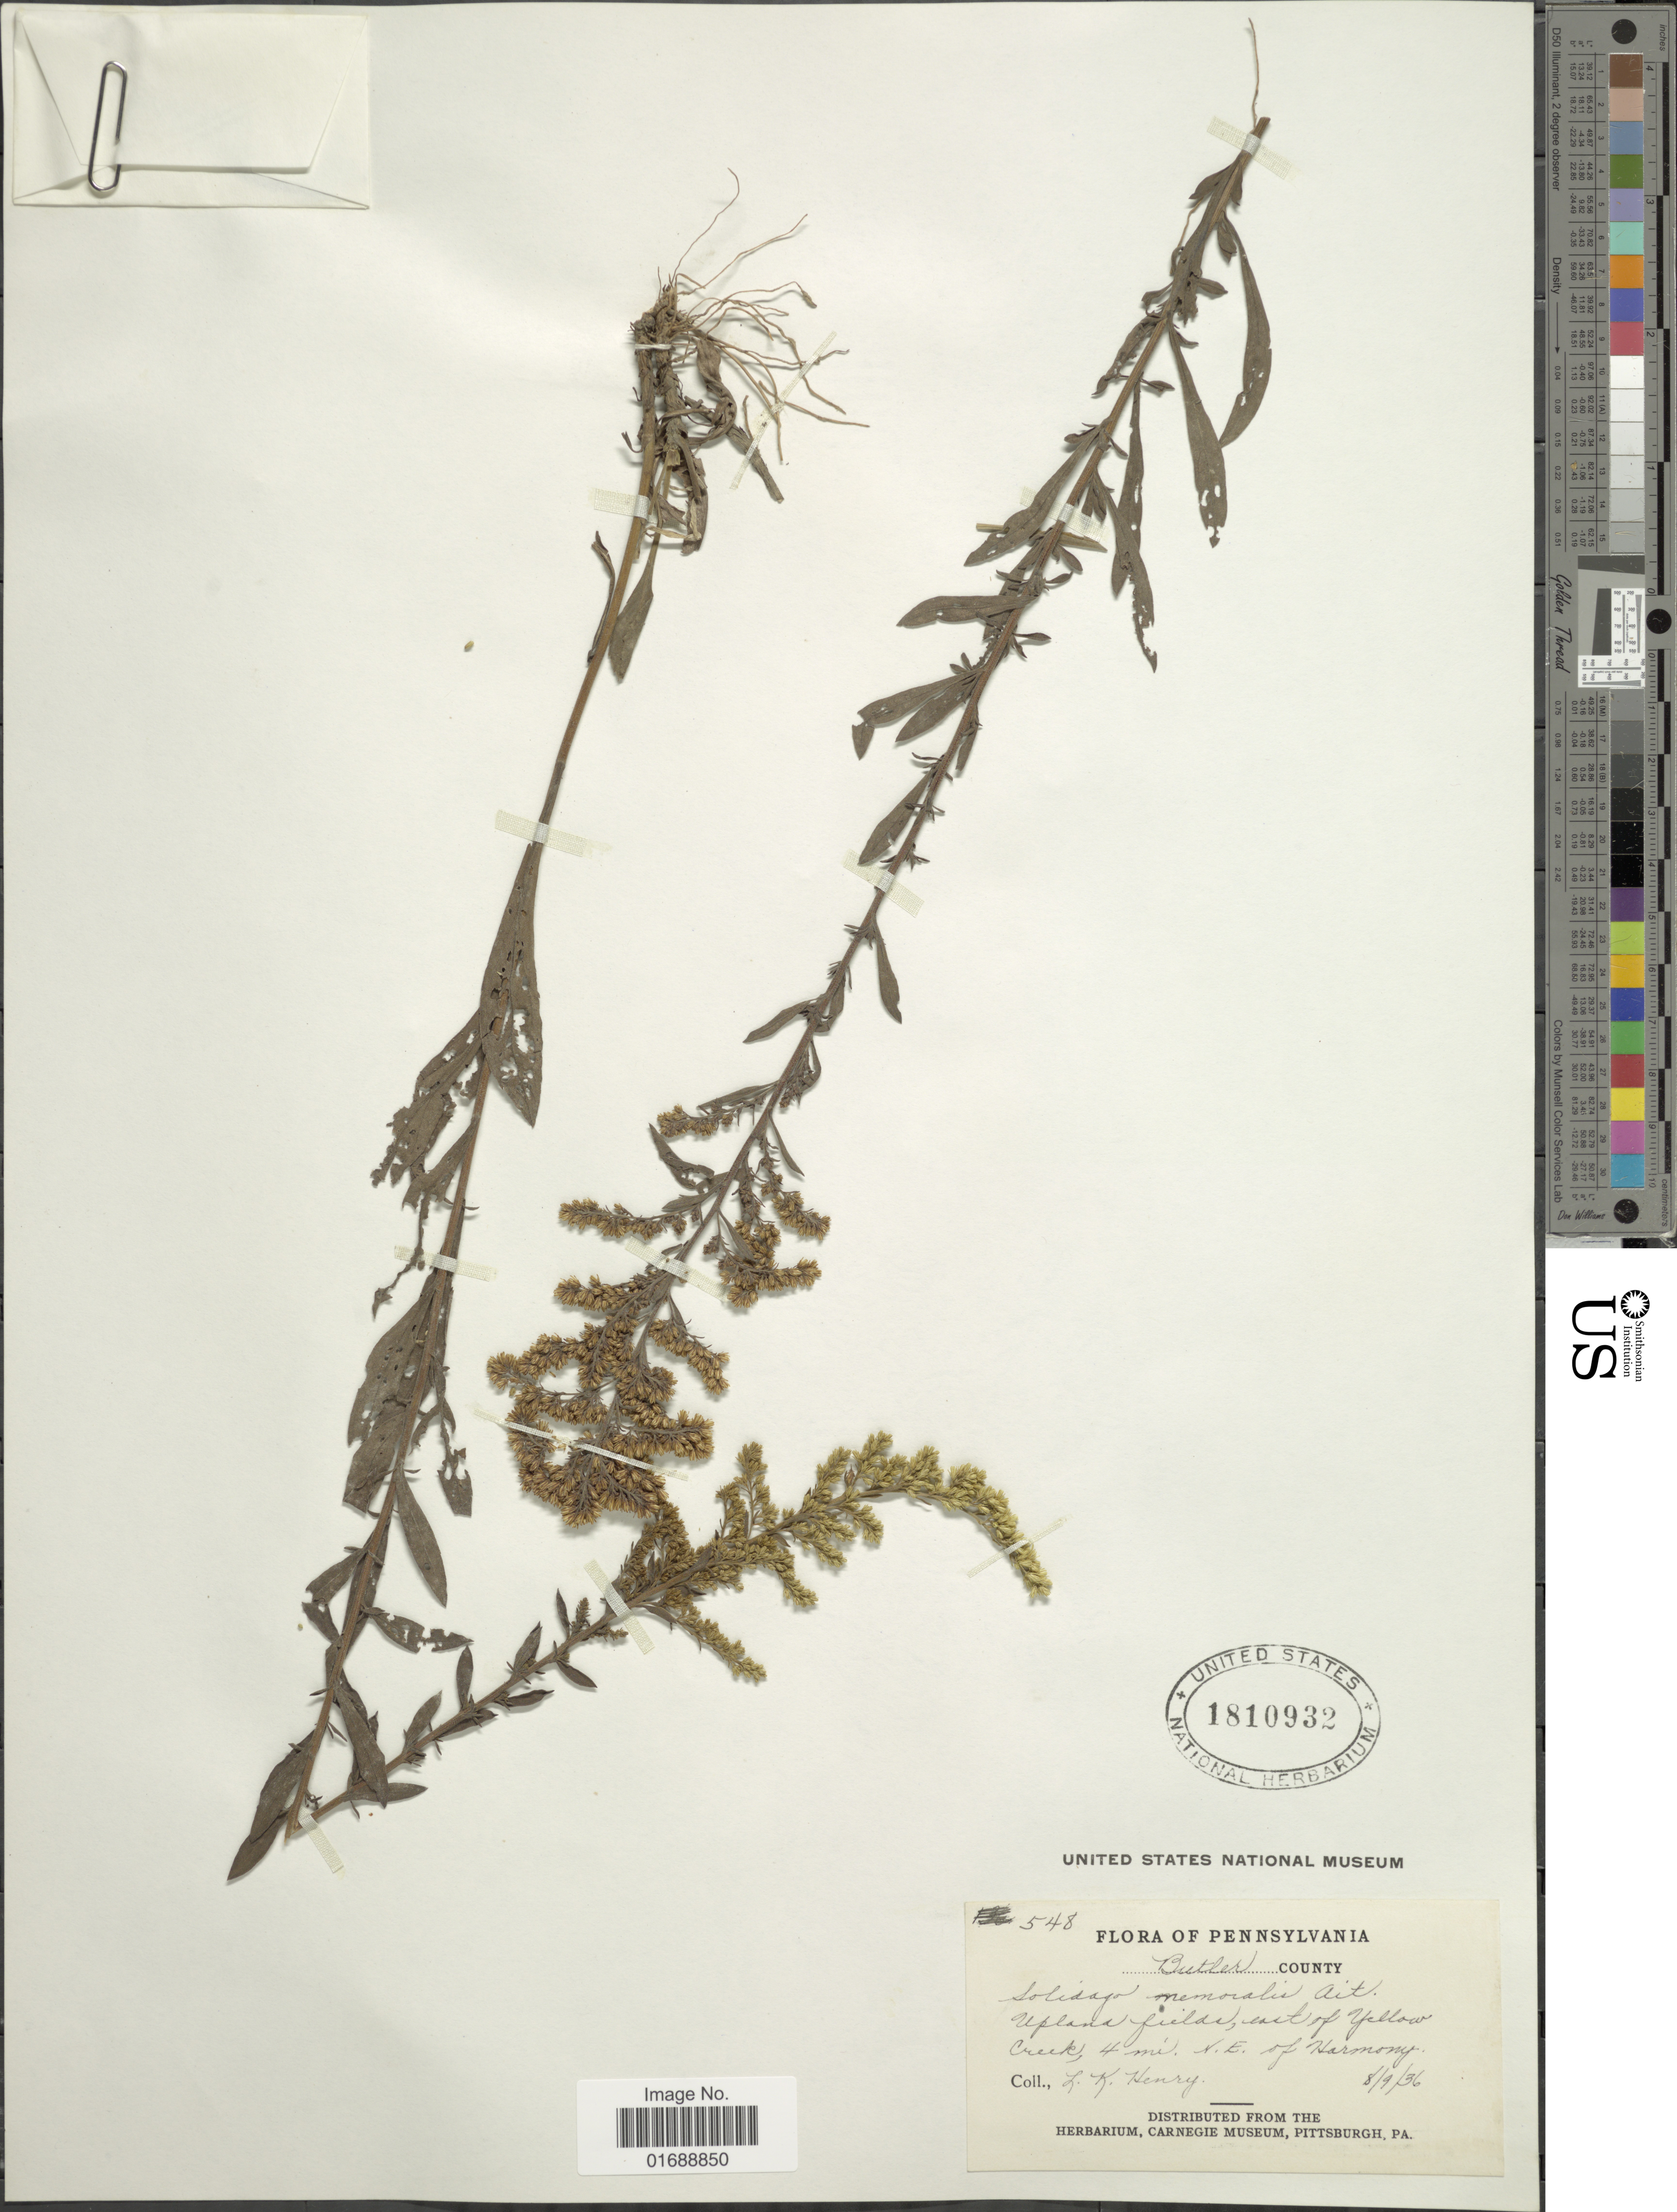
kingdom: Plantae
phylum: Tracheophyta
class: Magnoliopsida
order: Asterales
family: Asteraceae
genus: Solidago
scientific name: Solidago nemoralis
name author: Aiton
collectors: L. K. Henry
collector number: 548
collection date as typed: Transcribed d/m/y: 9/8/36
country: United States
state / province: Pennsylvania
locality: Butler County, Upland fields, east of Yellow Creek, 4 mi N.E. of Harmony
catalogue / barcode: US 1810932